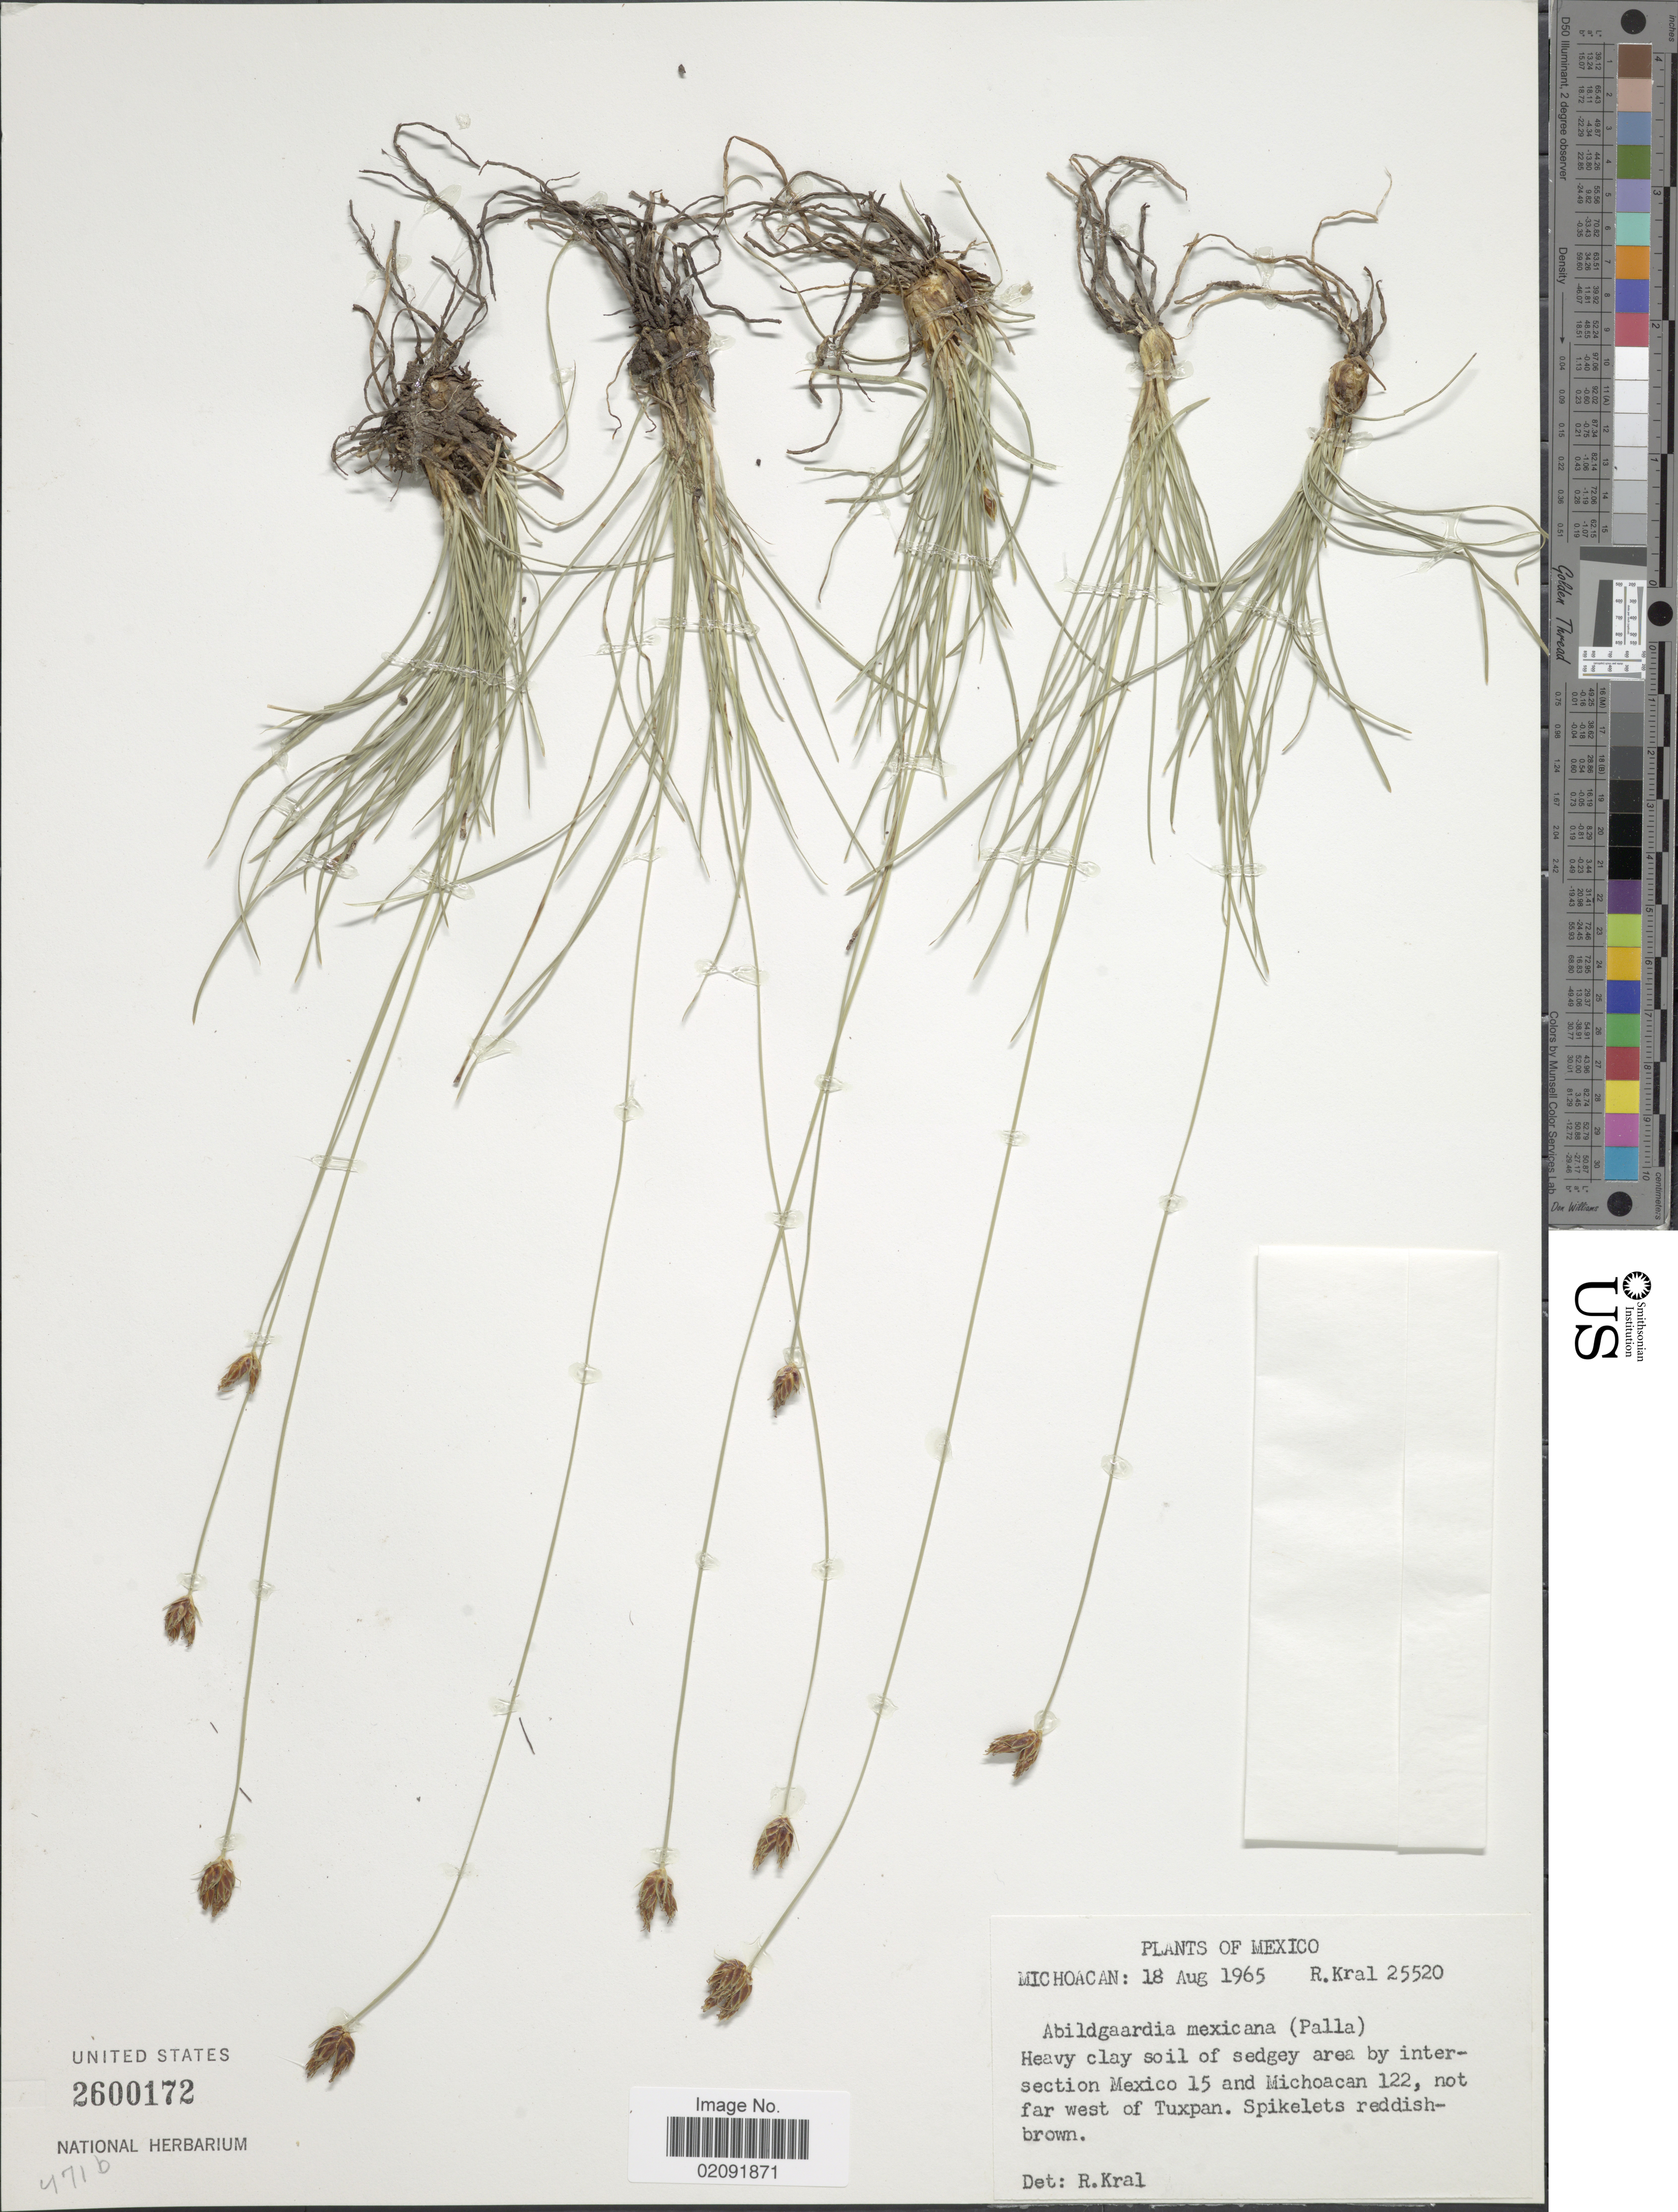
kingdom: Plantae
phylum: Tracheophyta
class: Liliopsida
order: Poales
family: Cyperaceae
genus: Abildgaardia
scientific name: Abildgaardia mexicana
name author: (Palla) Kral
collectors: R. Kral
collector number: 25520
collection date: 1965-08-18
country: Mexico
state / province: Michoacán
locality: Heavy clay soil of segey area by intersection Mexico 15 and Michoacan 122, not far west of Tuxpan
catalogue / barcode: US 2600172